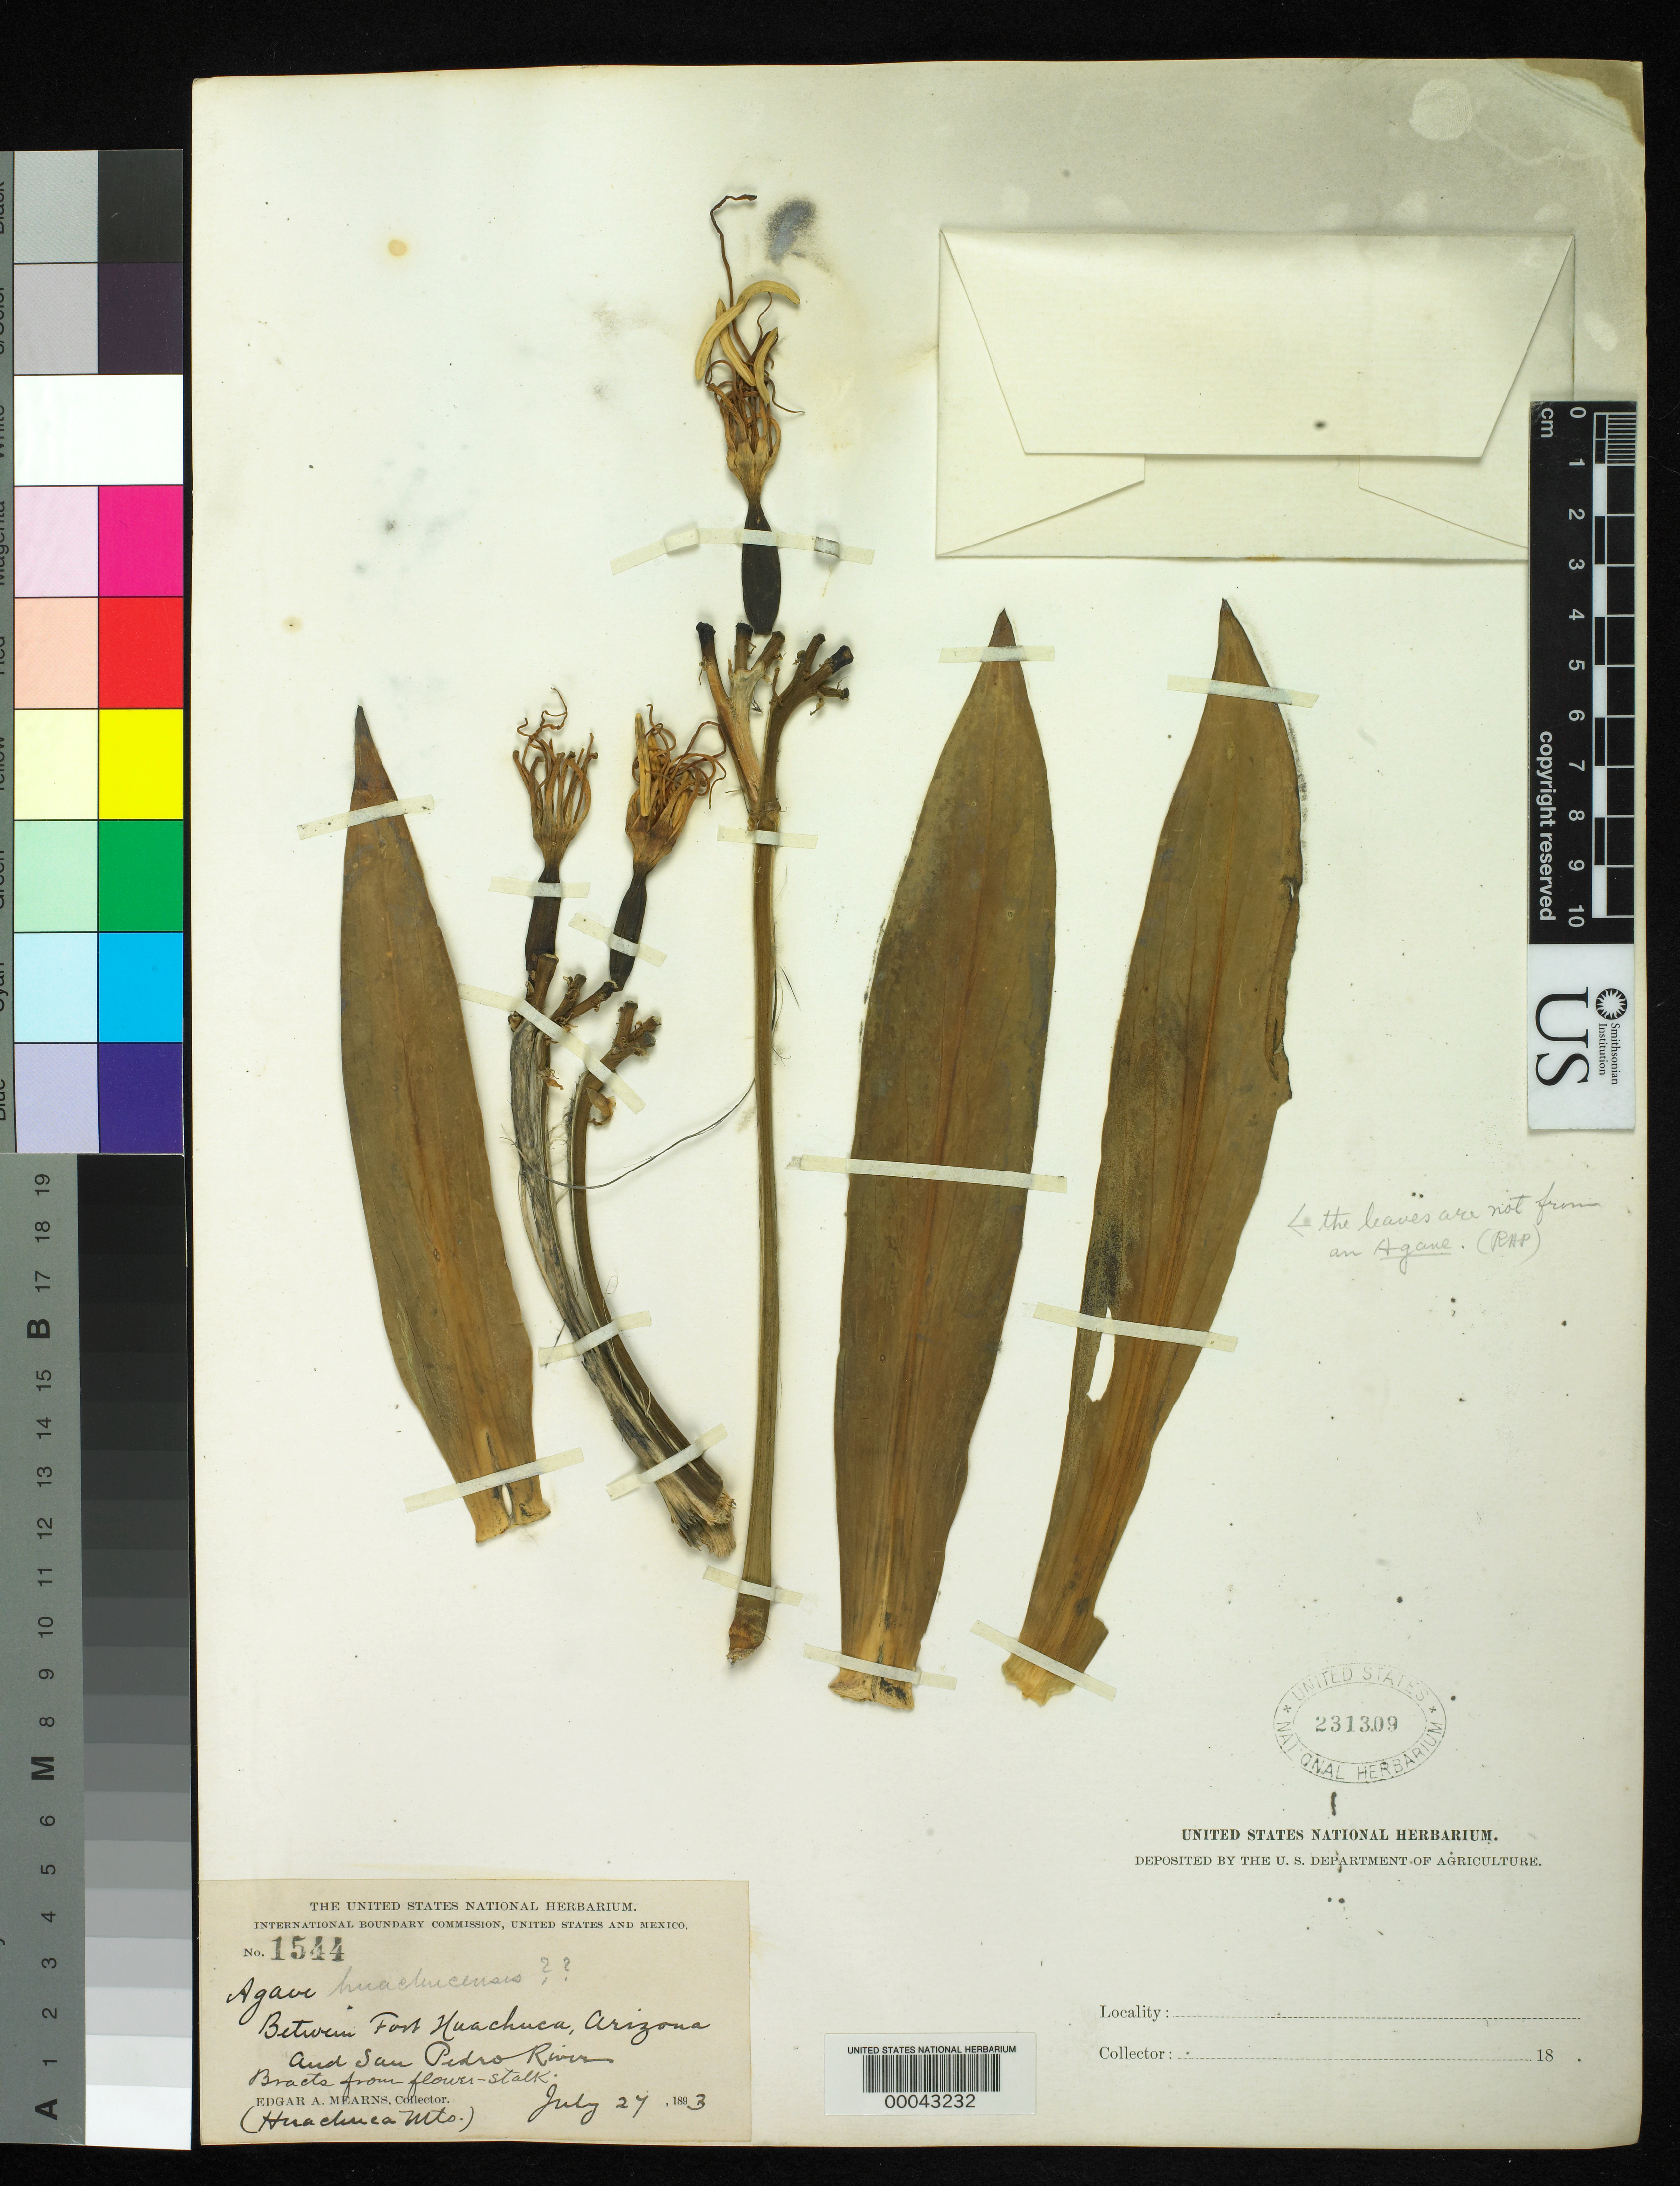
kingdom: Plantae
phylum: Tracheophyta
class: Liliopsida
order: Asparagales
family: Asparagaceae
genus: Agave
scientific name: Agave parryi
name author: Engelm.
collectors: E. A. Mearns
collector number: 1544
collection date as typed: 27 Jul 1893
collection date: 1893-07-27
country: United States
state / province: Arizona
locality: Between fort huachuca and san pedro river (huachuca mts)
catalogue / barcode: US 231309